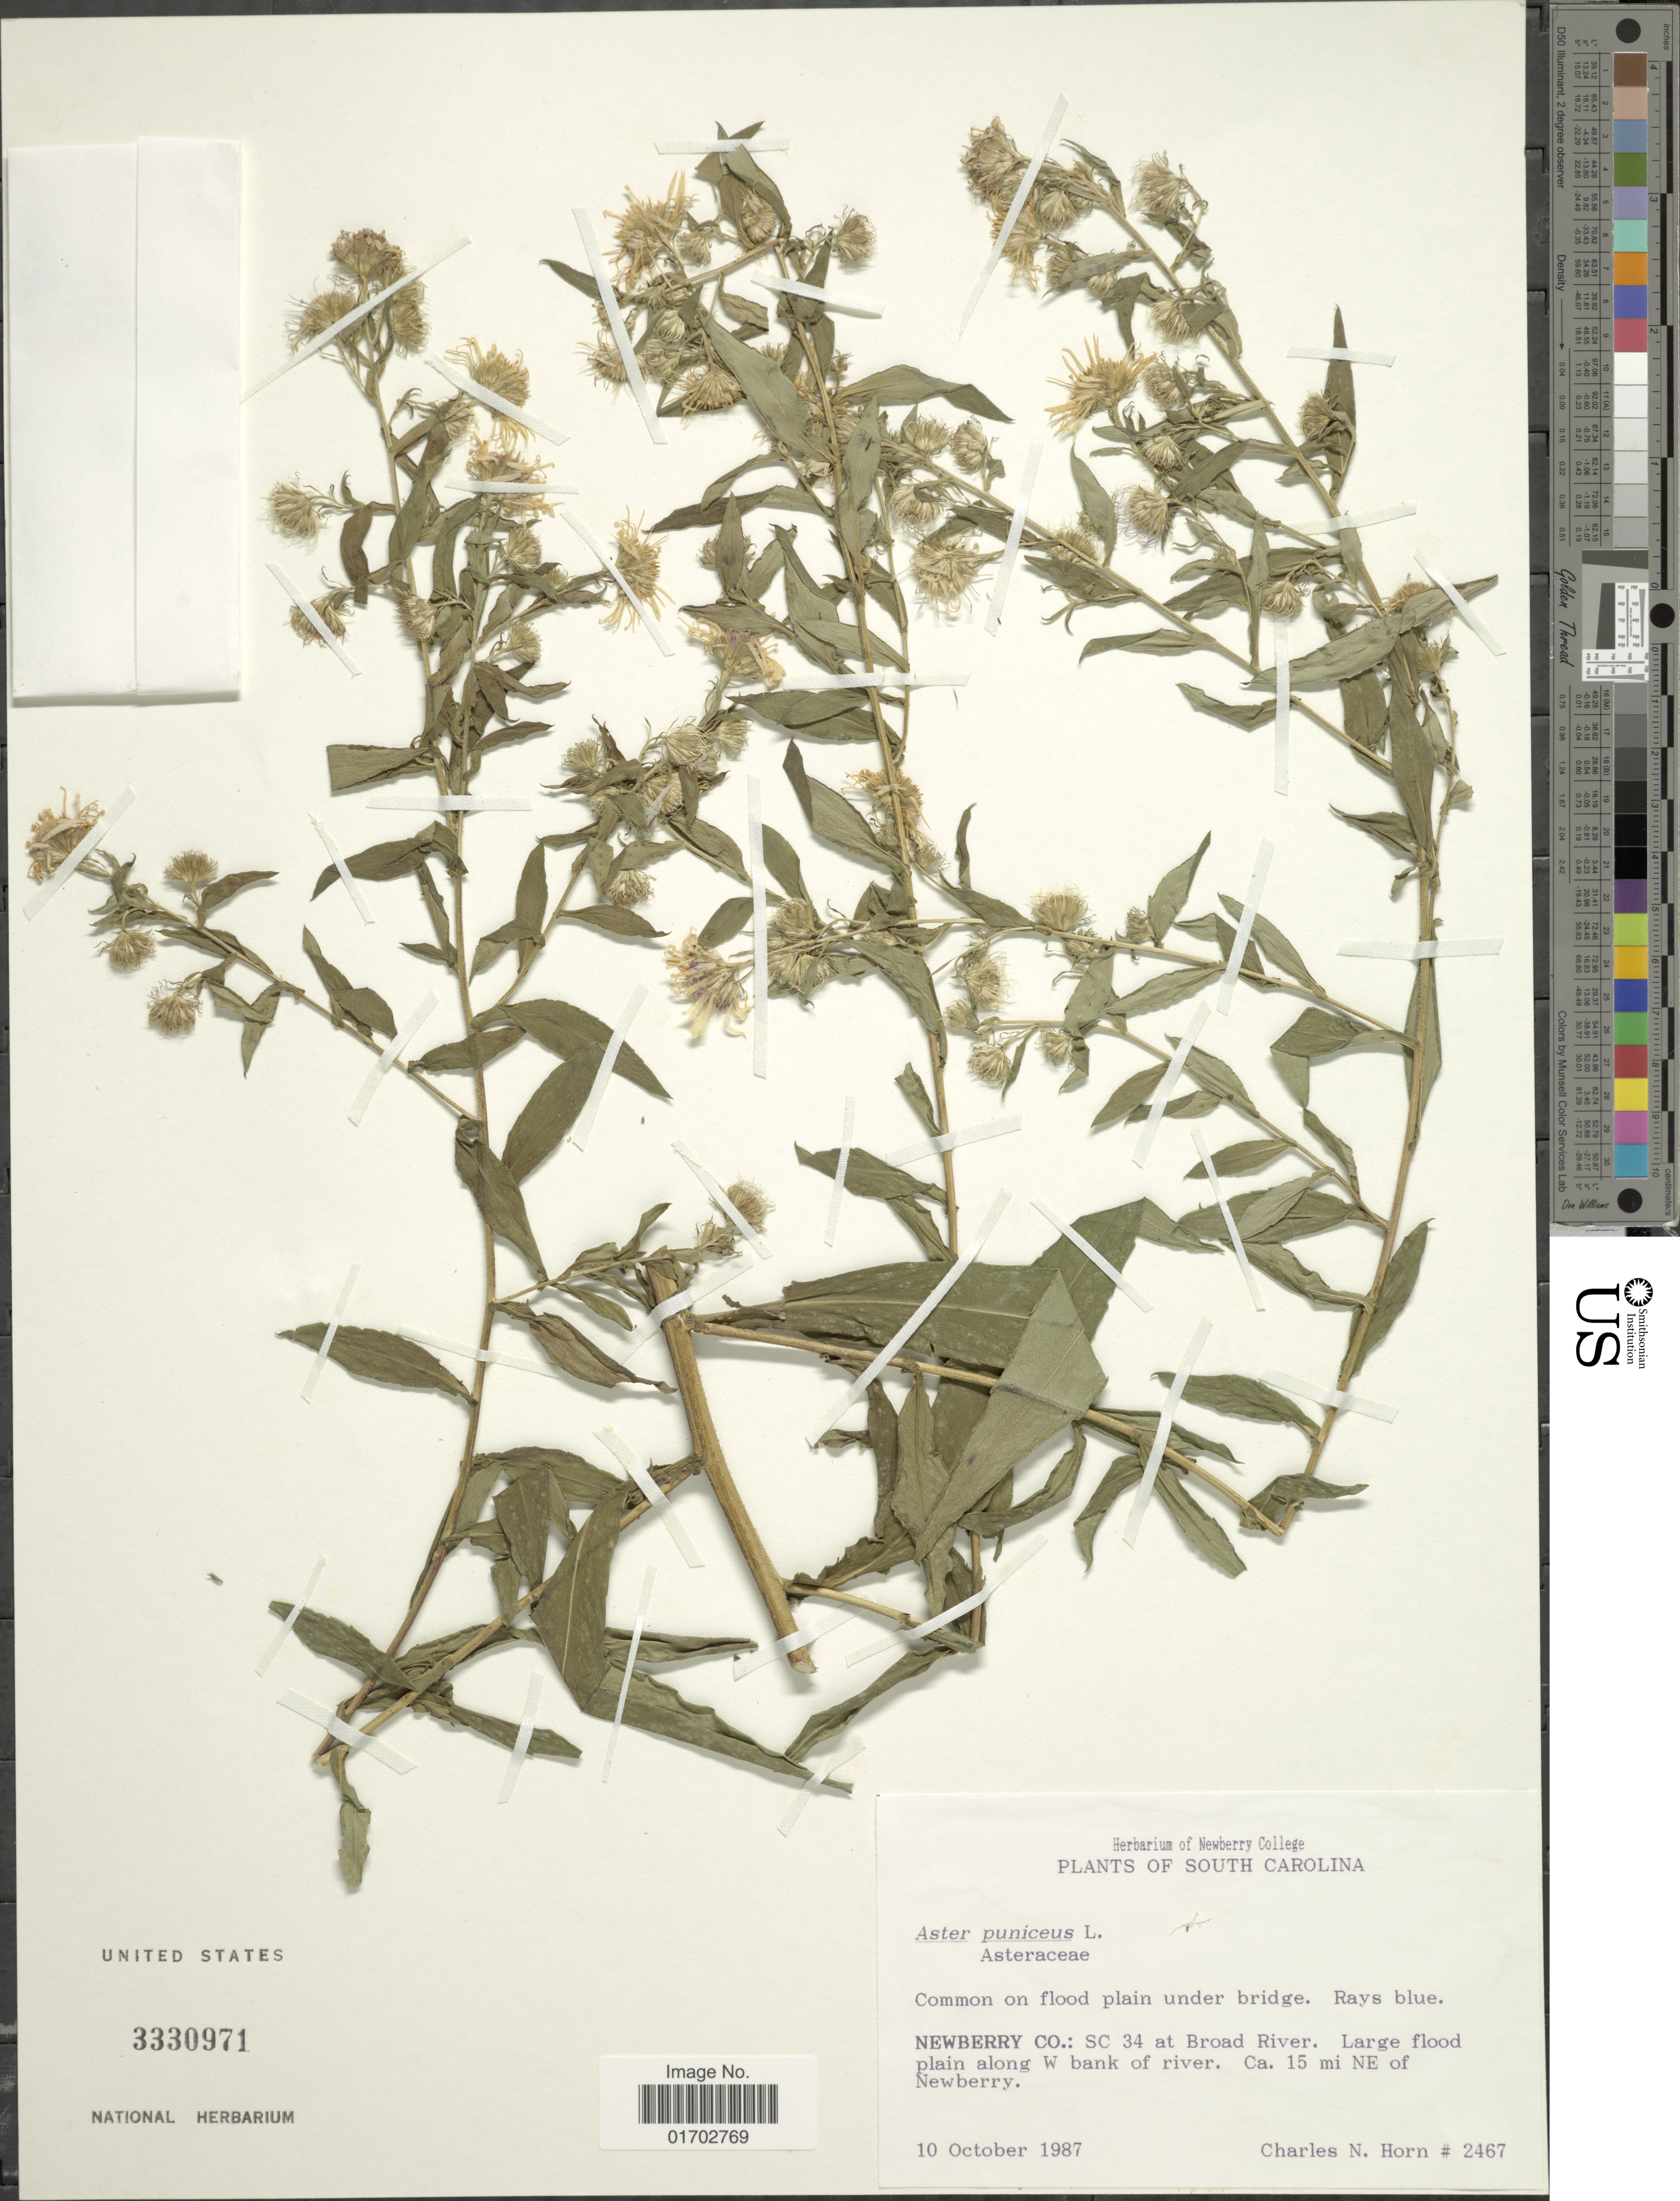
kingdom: Plantae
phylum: Tracheophyta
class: Magnoliopsida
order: Asterales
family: Asteraceae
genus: Symphyotrichum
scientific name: Symphyotrichum puniceum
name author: (L.) Á. Löve & D. Löve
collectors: C. N. Horn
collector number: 2467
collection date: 1987-10-10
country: United States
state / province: South Carolina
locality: Newberry Co.: SC34 at Broad River. Large flood plain along W bank of river. Ca. 15 mi NE of Newberry.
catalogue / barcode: US 3330971